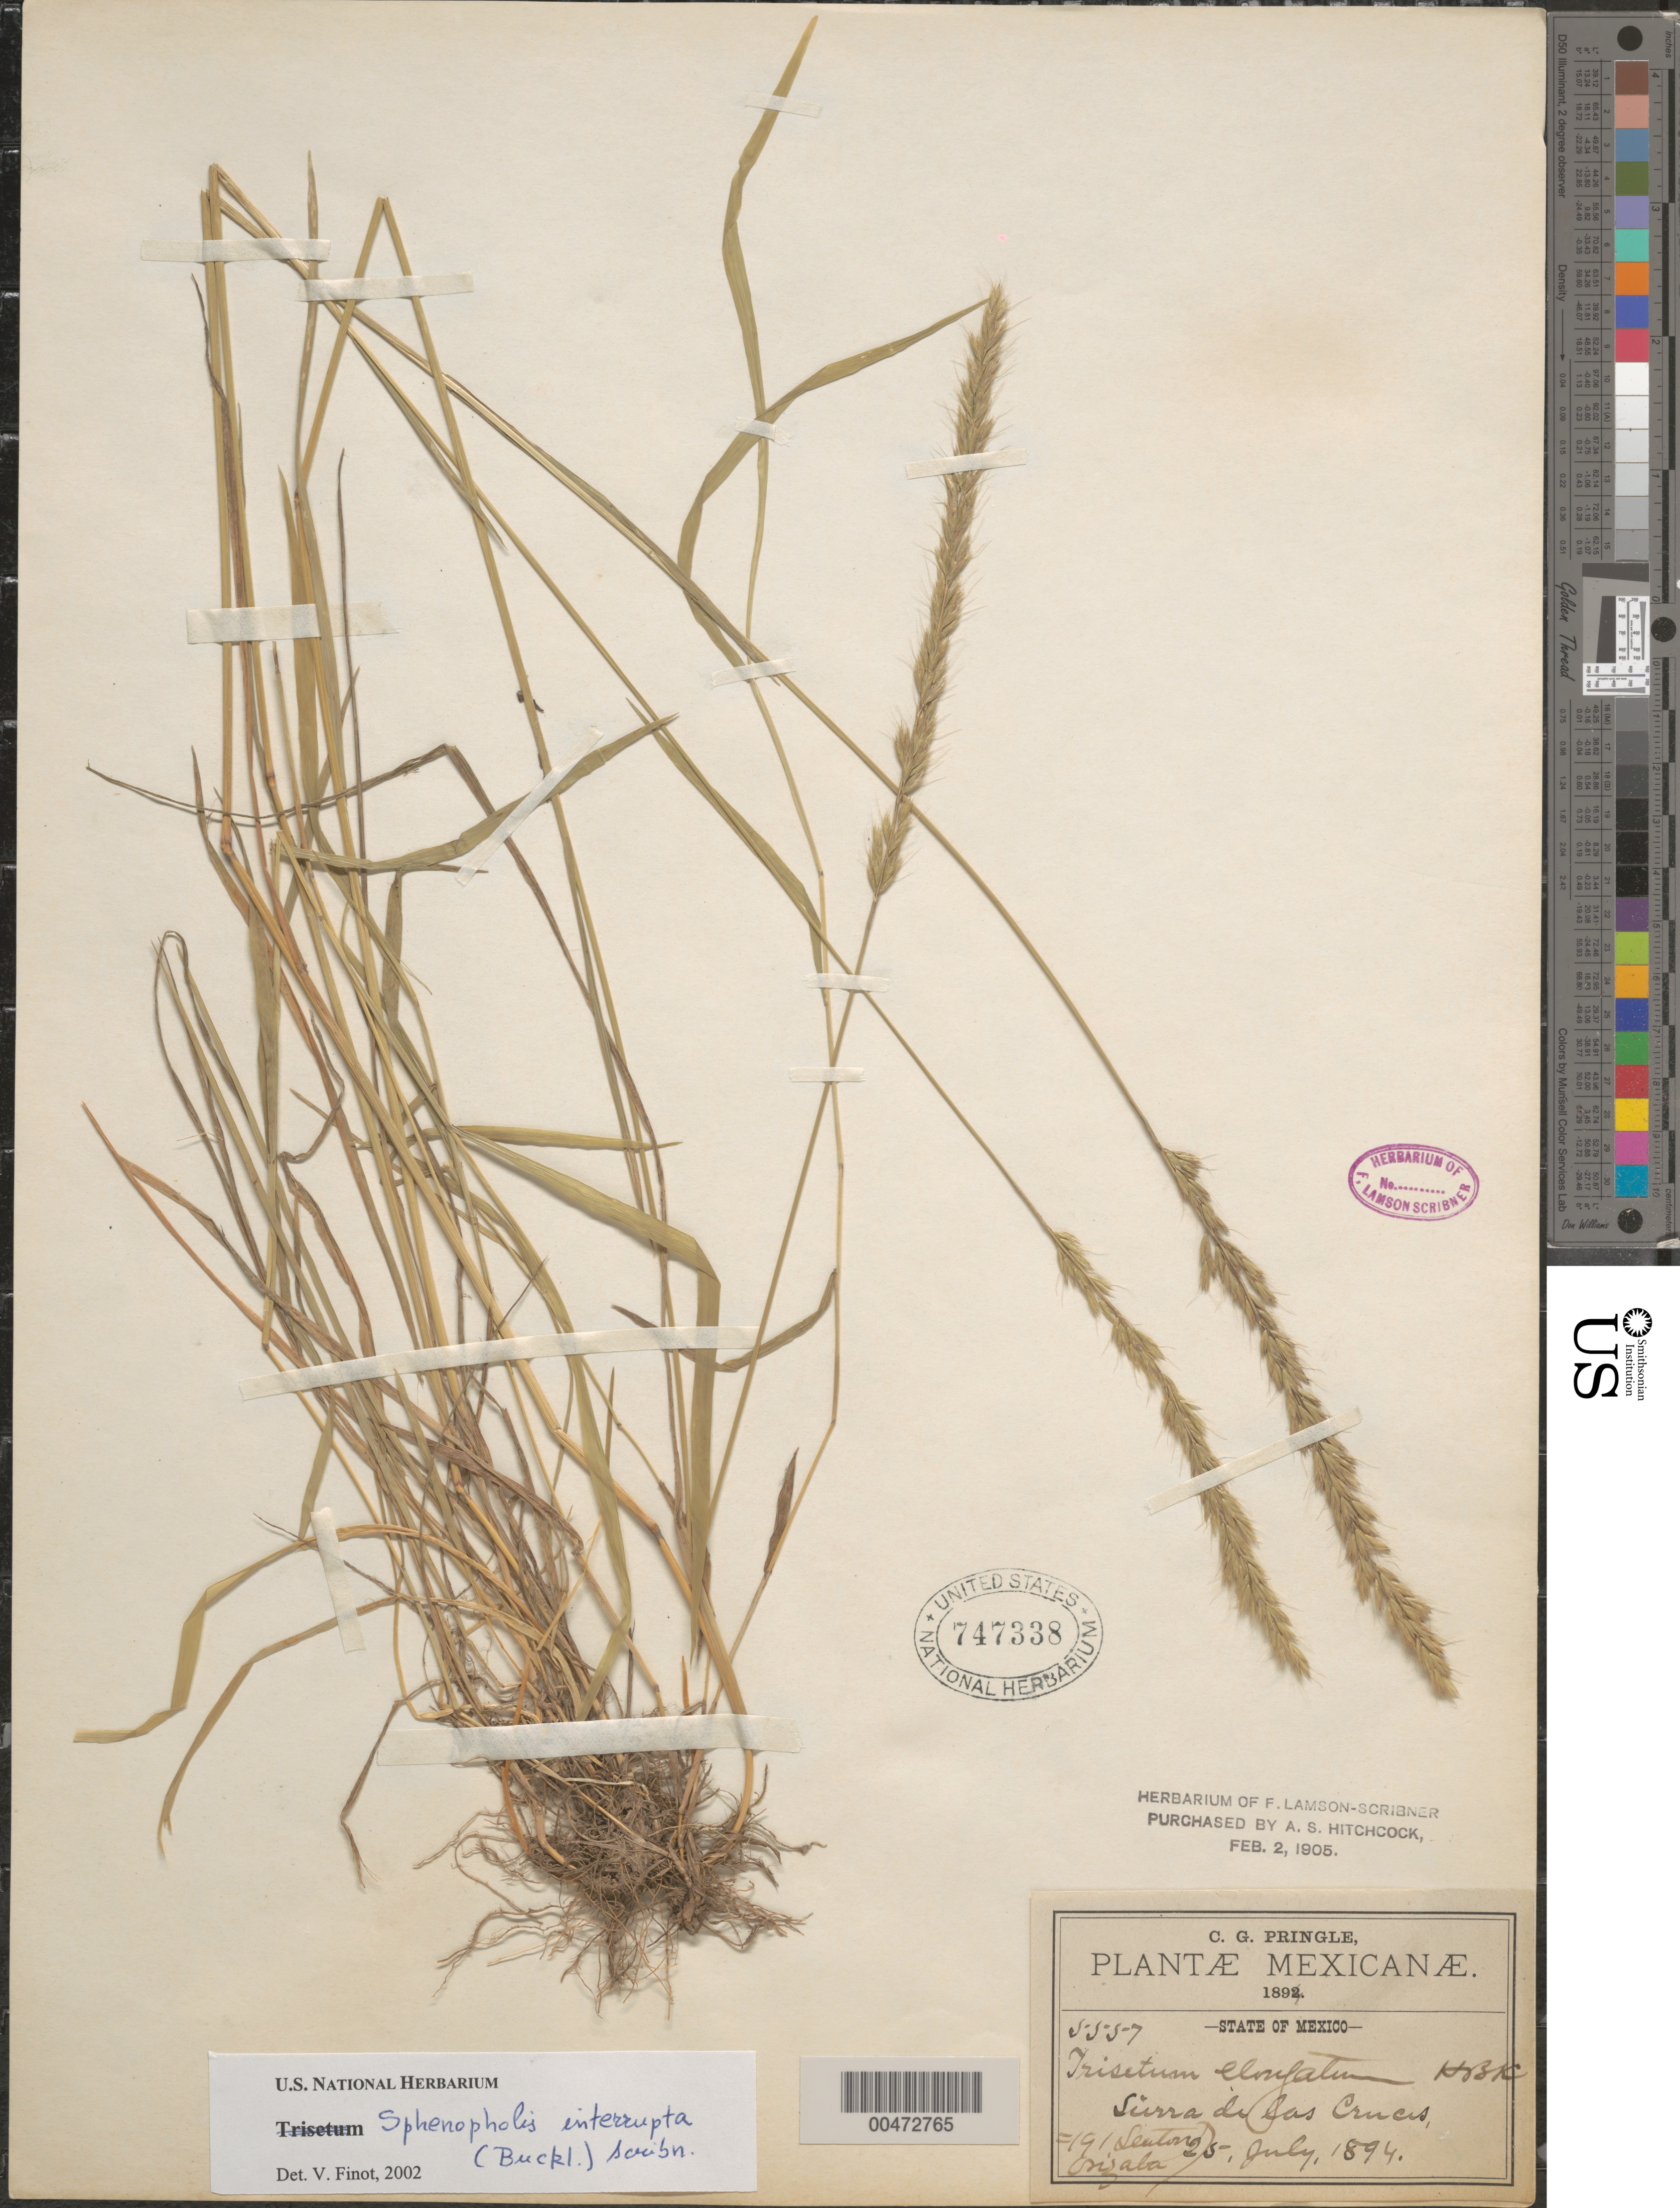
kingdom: Plantae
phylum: Tracheophyta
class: Liliopsida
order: Poales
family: Poaceae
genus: Koeleria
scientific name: Koeleria spicata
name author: (L.) Barberá et al.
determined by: Poaceae Reorganization Project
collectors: C. G. Pringle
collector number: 5557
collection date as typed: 25 Jul 1894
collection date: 1894-07-25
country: Mexico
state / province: México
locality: Sierra de Las Cruces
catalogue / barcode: US 747338